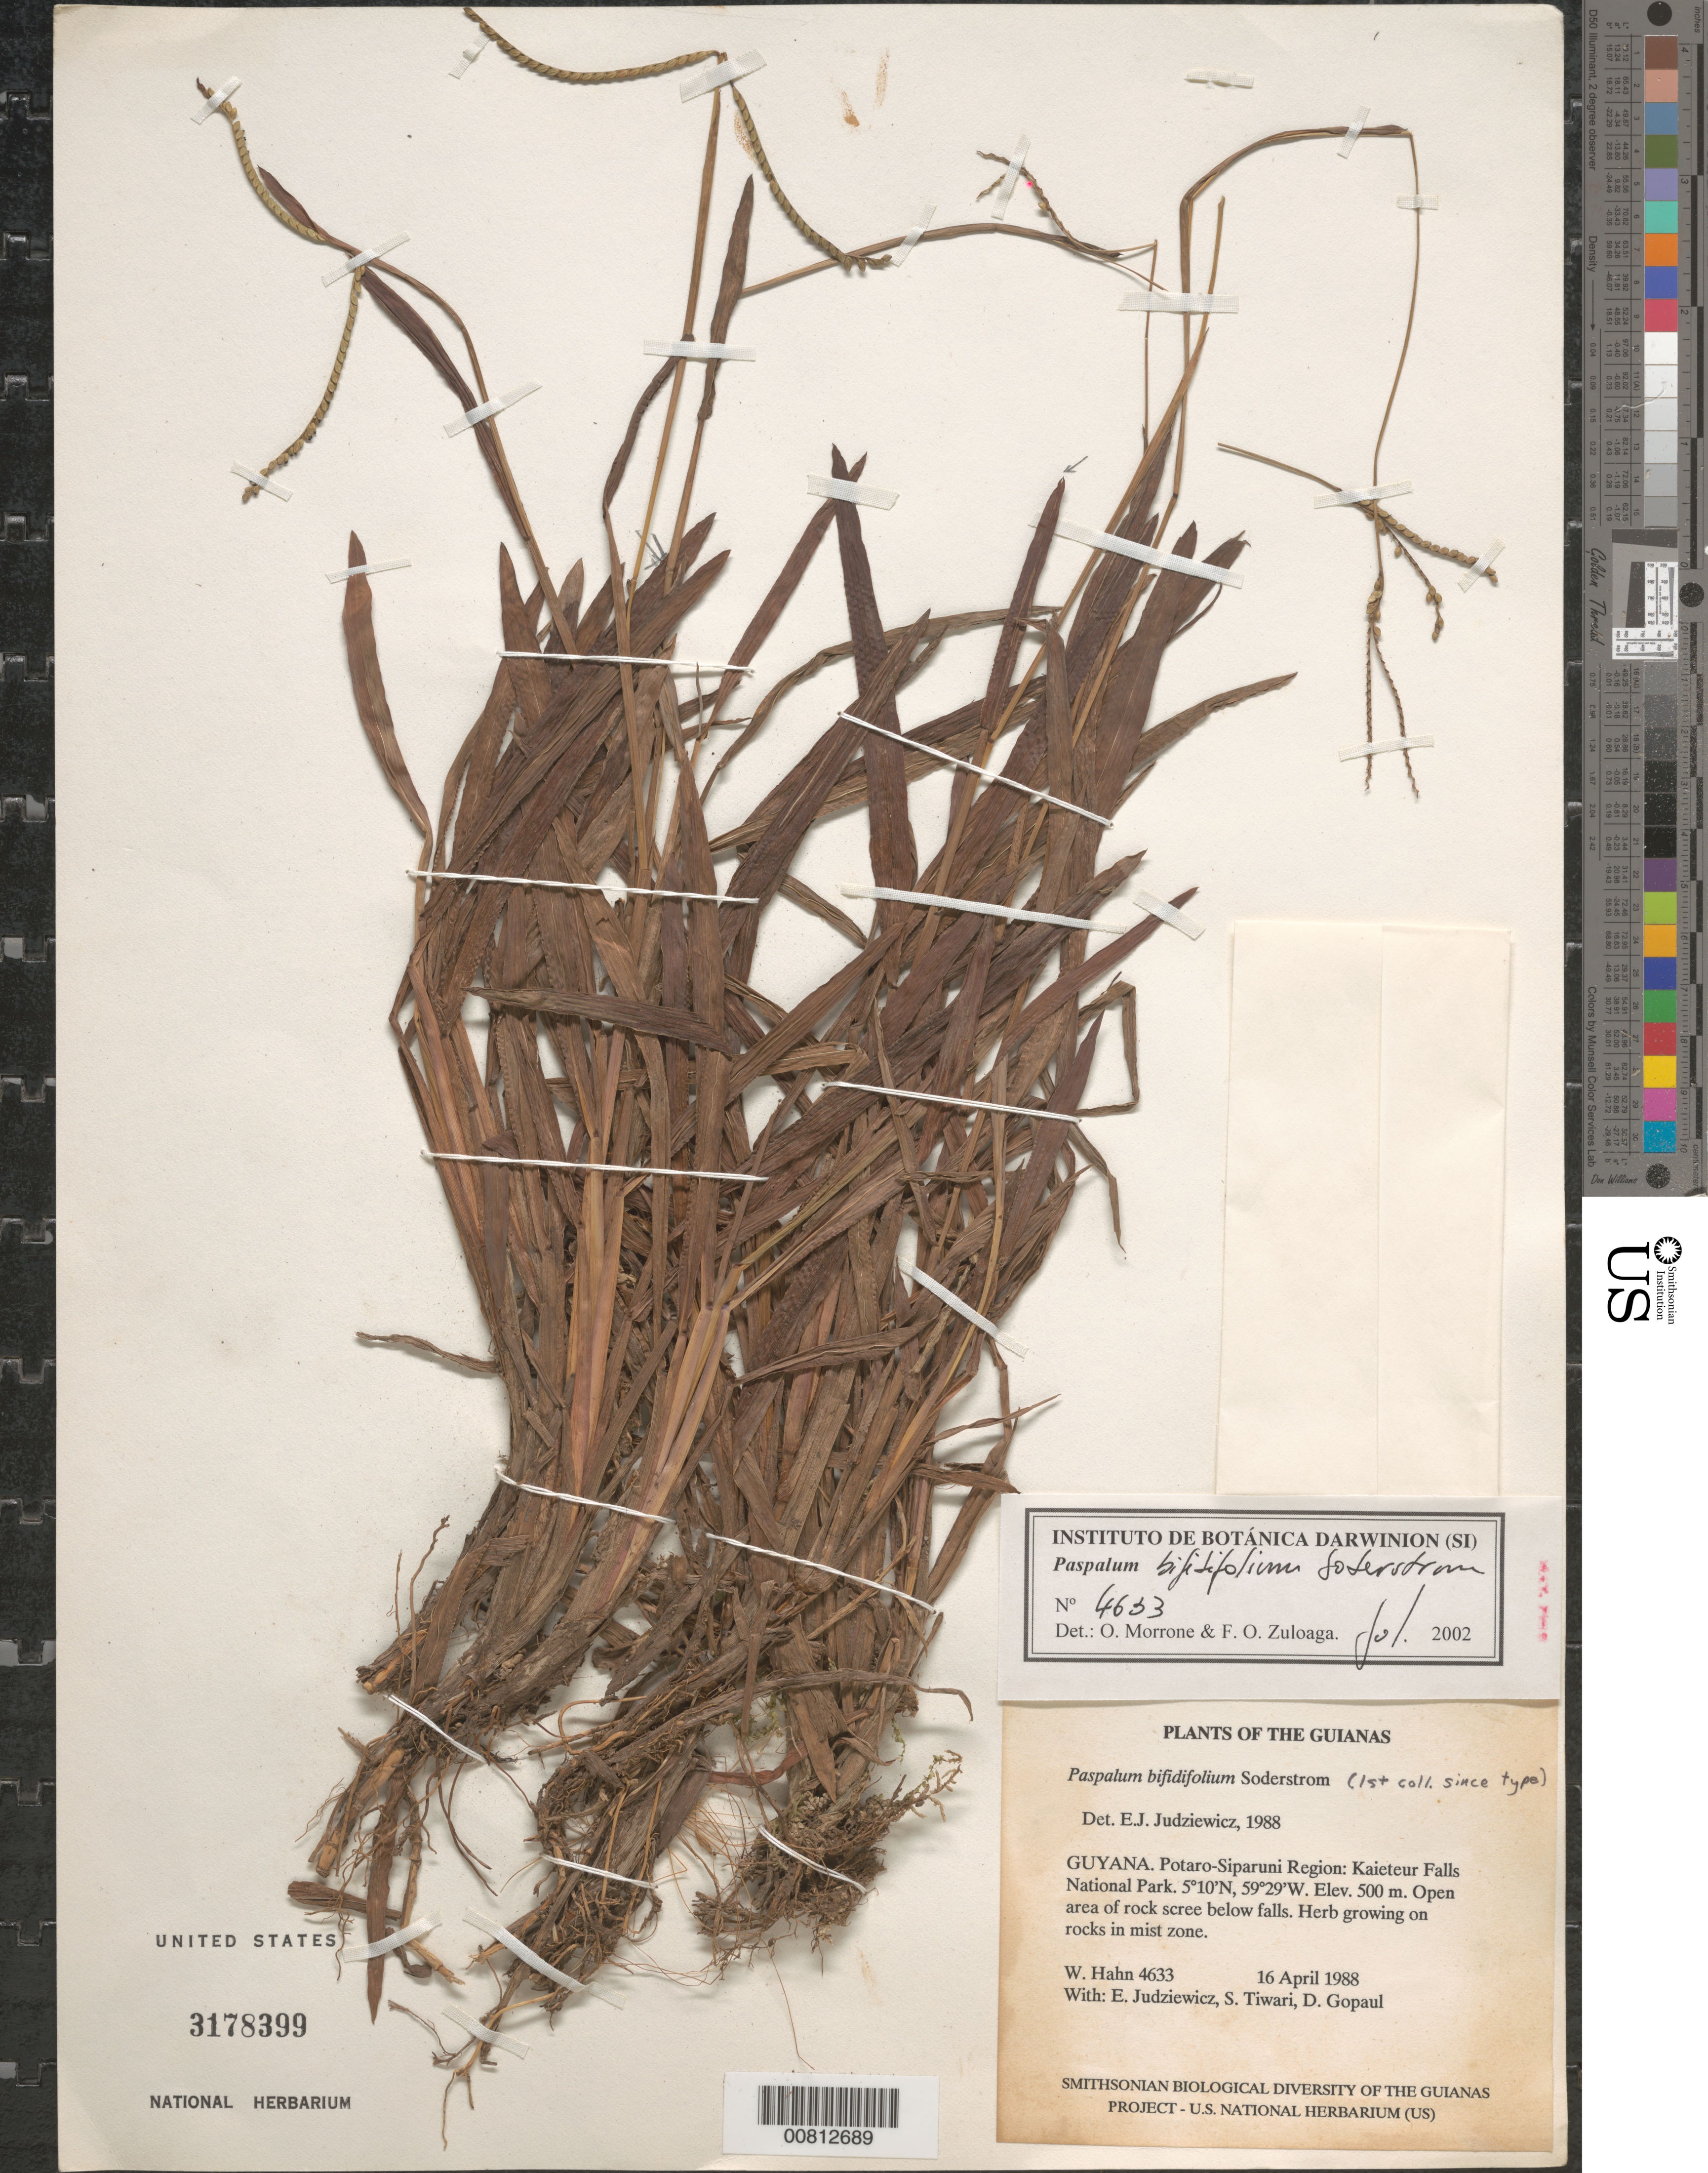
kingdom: Plantae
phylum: Tracheophyta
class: Liliopsida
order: Poales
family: Poaceae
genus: Paspalum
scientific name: Paspalum bifidifolium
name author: Soderstr.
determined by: Zuloaga, F. O.; Morrone, O. N.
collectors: W. Hahn, E. J. Judziewicz, S. Tiwari & D. Gopaul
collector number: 4633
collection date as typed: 16 April 1988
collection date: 1988-04-16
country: Guyana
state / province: Potaro-Siparuni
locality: Kaieteur Falls National Park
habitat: Open area of rock scree below falls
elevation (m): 500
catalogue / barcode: US 3178399